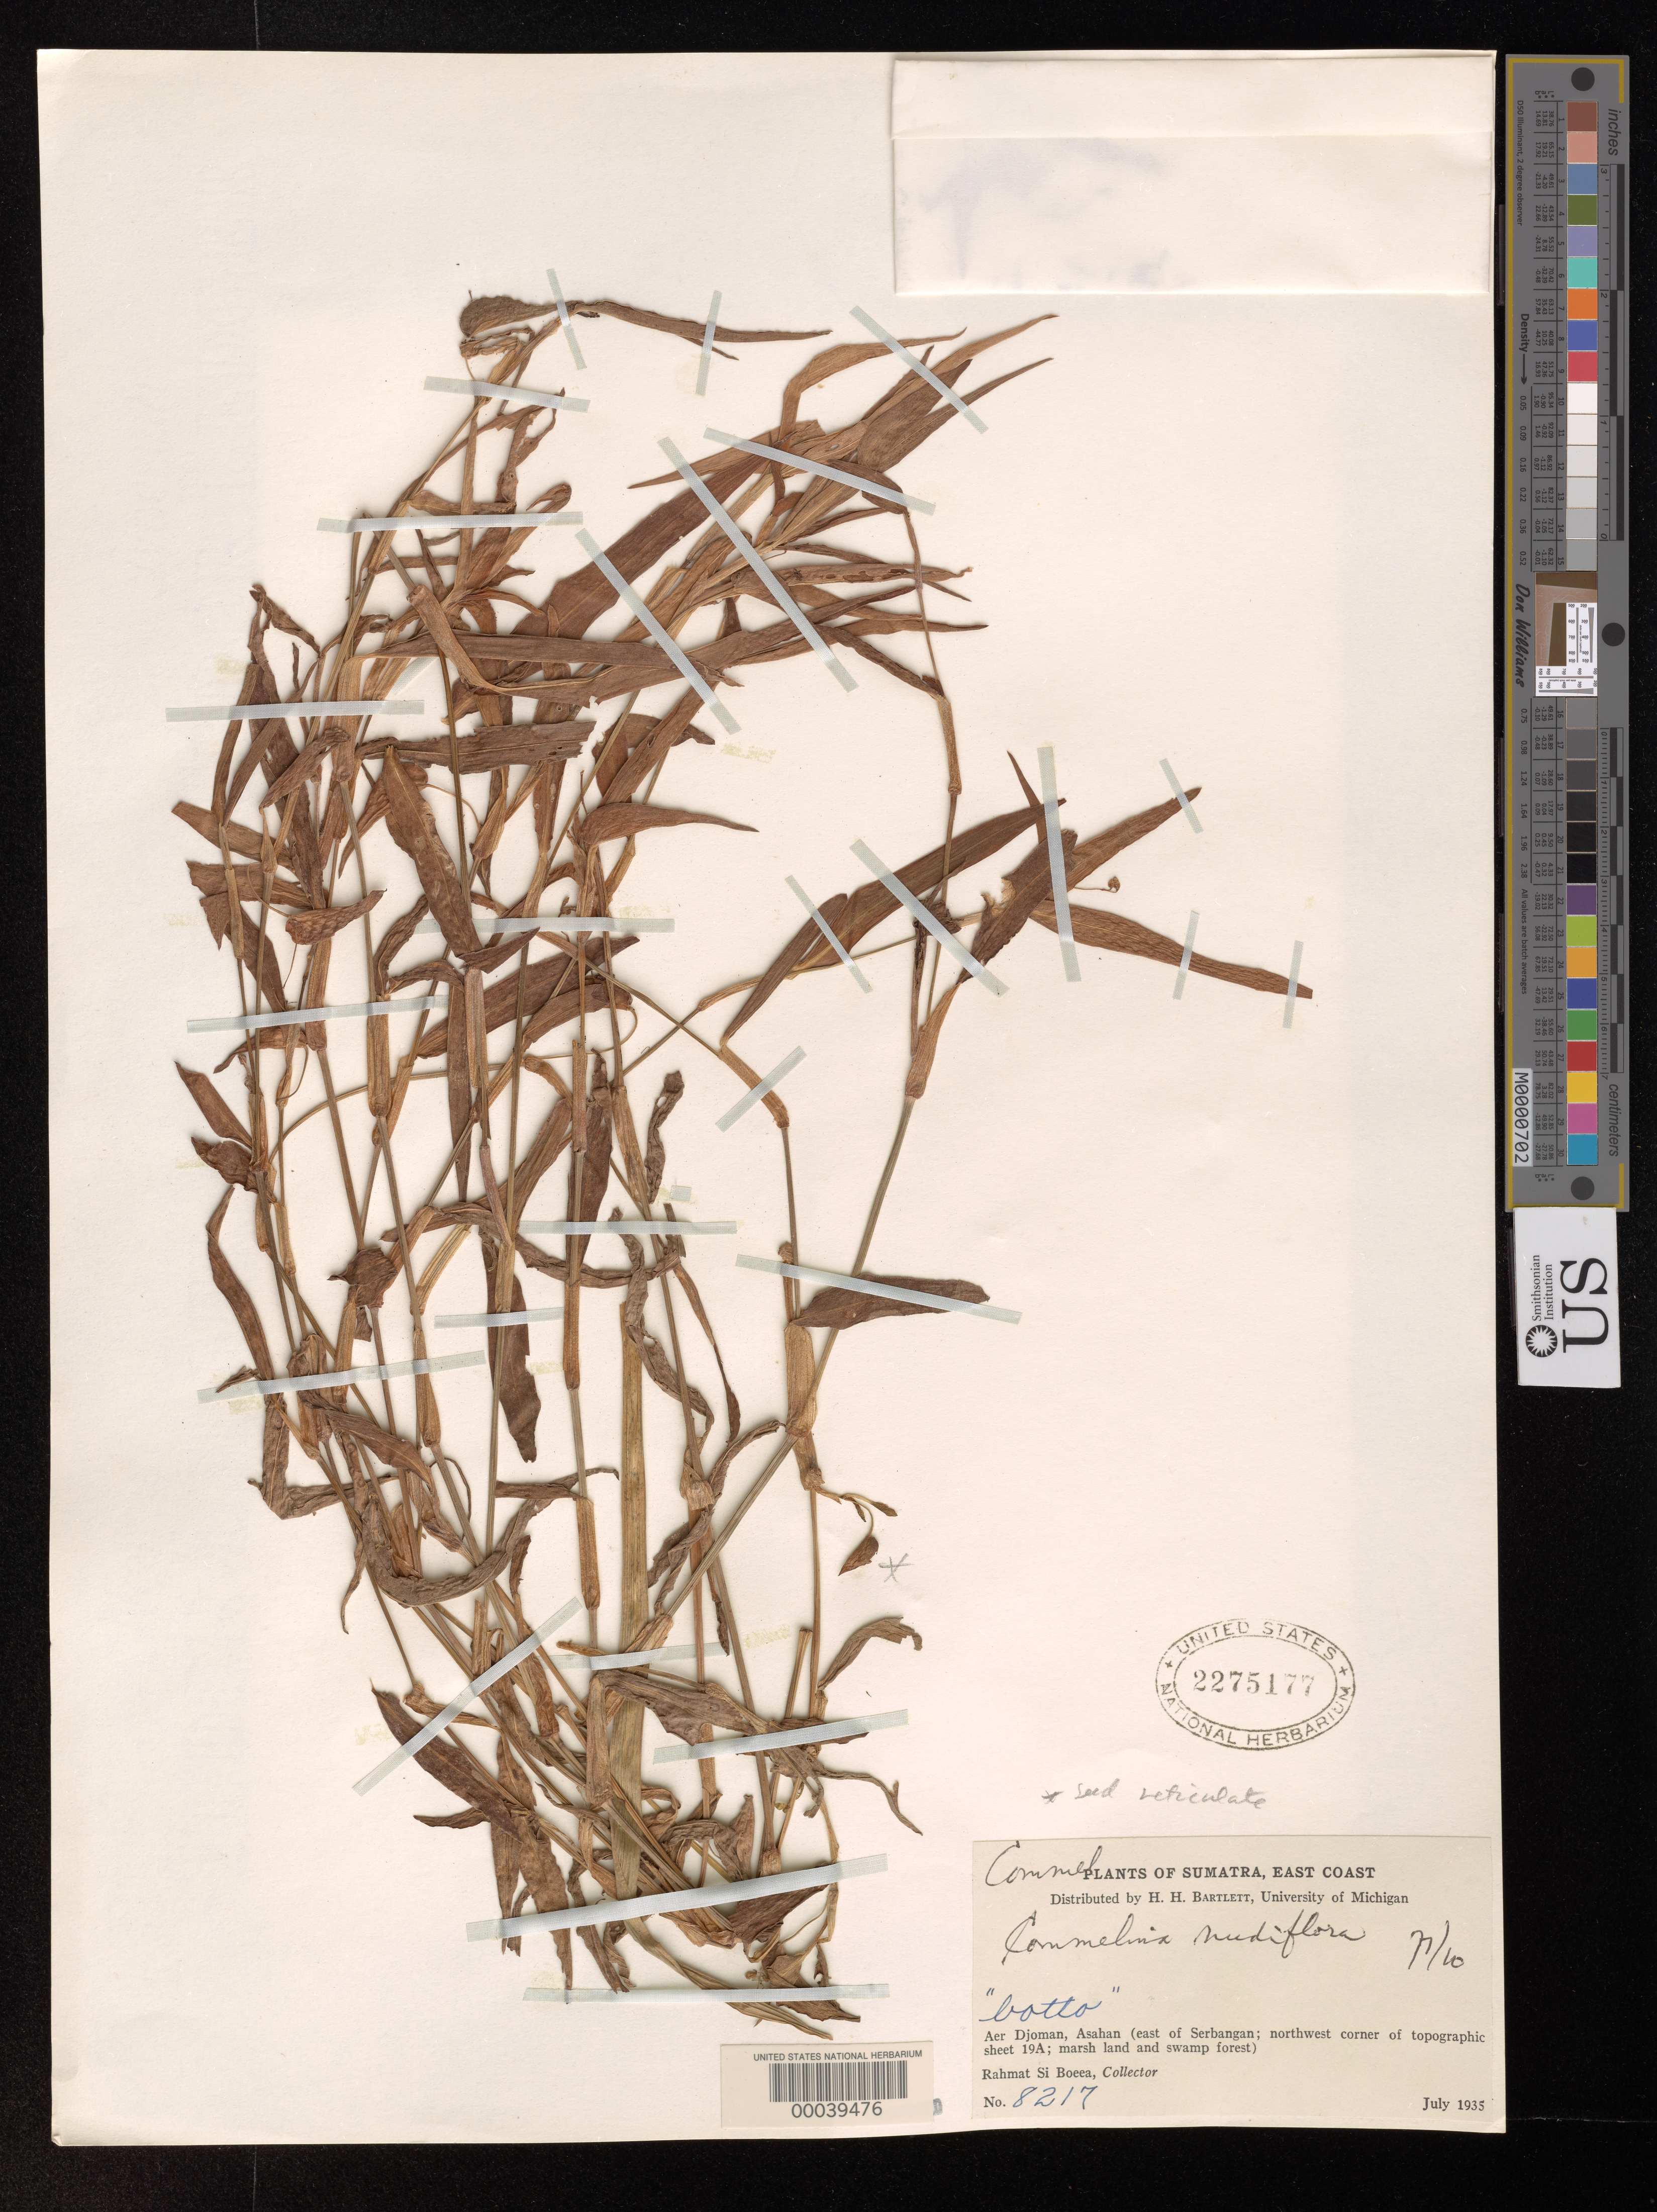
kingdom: Plantae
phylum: Tracheophyta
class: Liliopsida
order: Commelinales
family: Commelinaceae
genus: Commelina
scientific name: Commelina diffusa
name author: Burm. f.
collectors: Rahmat Si Boeea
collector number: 8217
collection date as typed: Jul 1935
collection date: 1935-07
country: Indonesia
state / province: Sumatra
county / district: Aceh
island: Sumatra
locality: Asahan; aer djoman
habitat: Marsh and swamp forest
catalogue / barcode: US 2275177